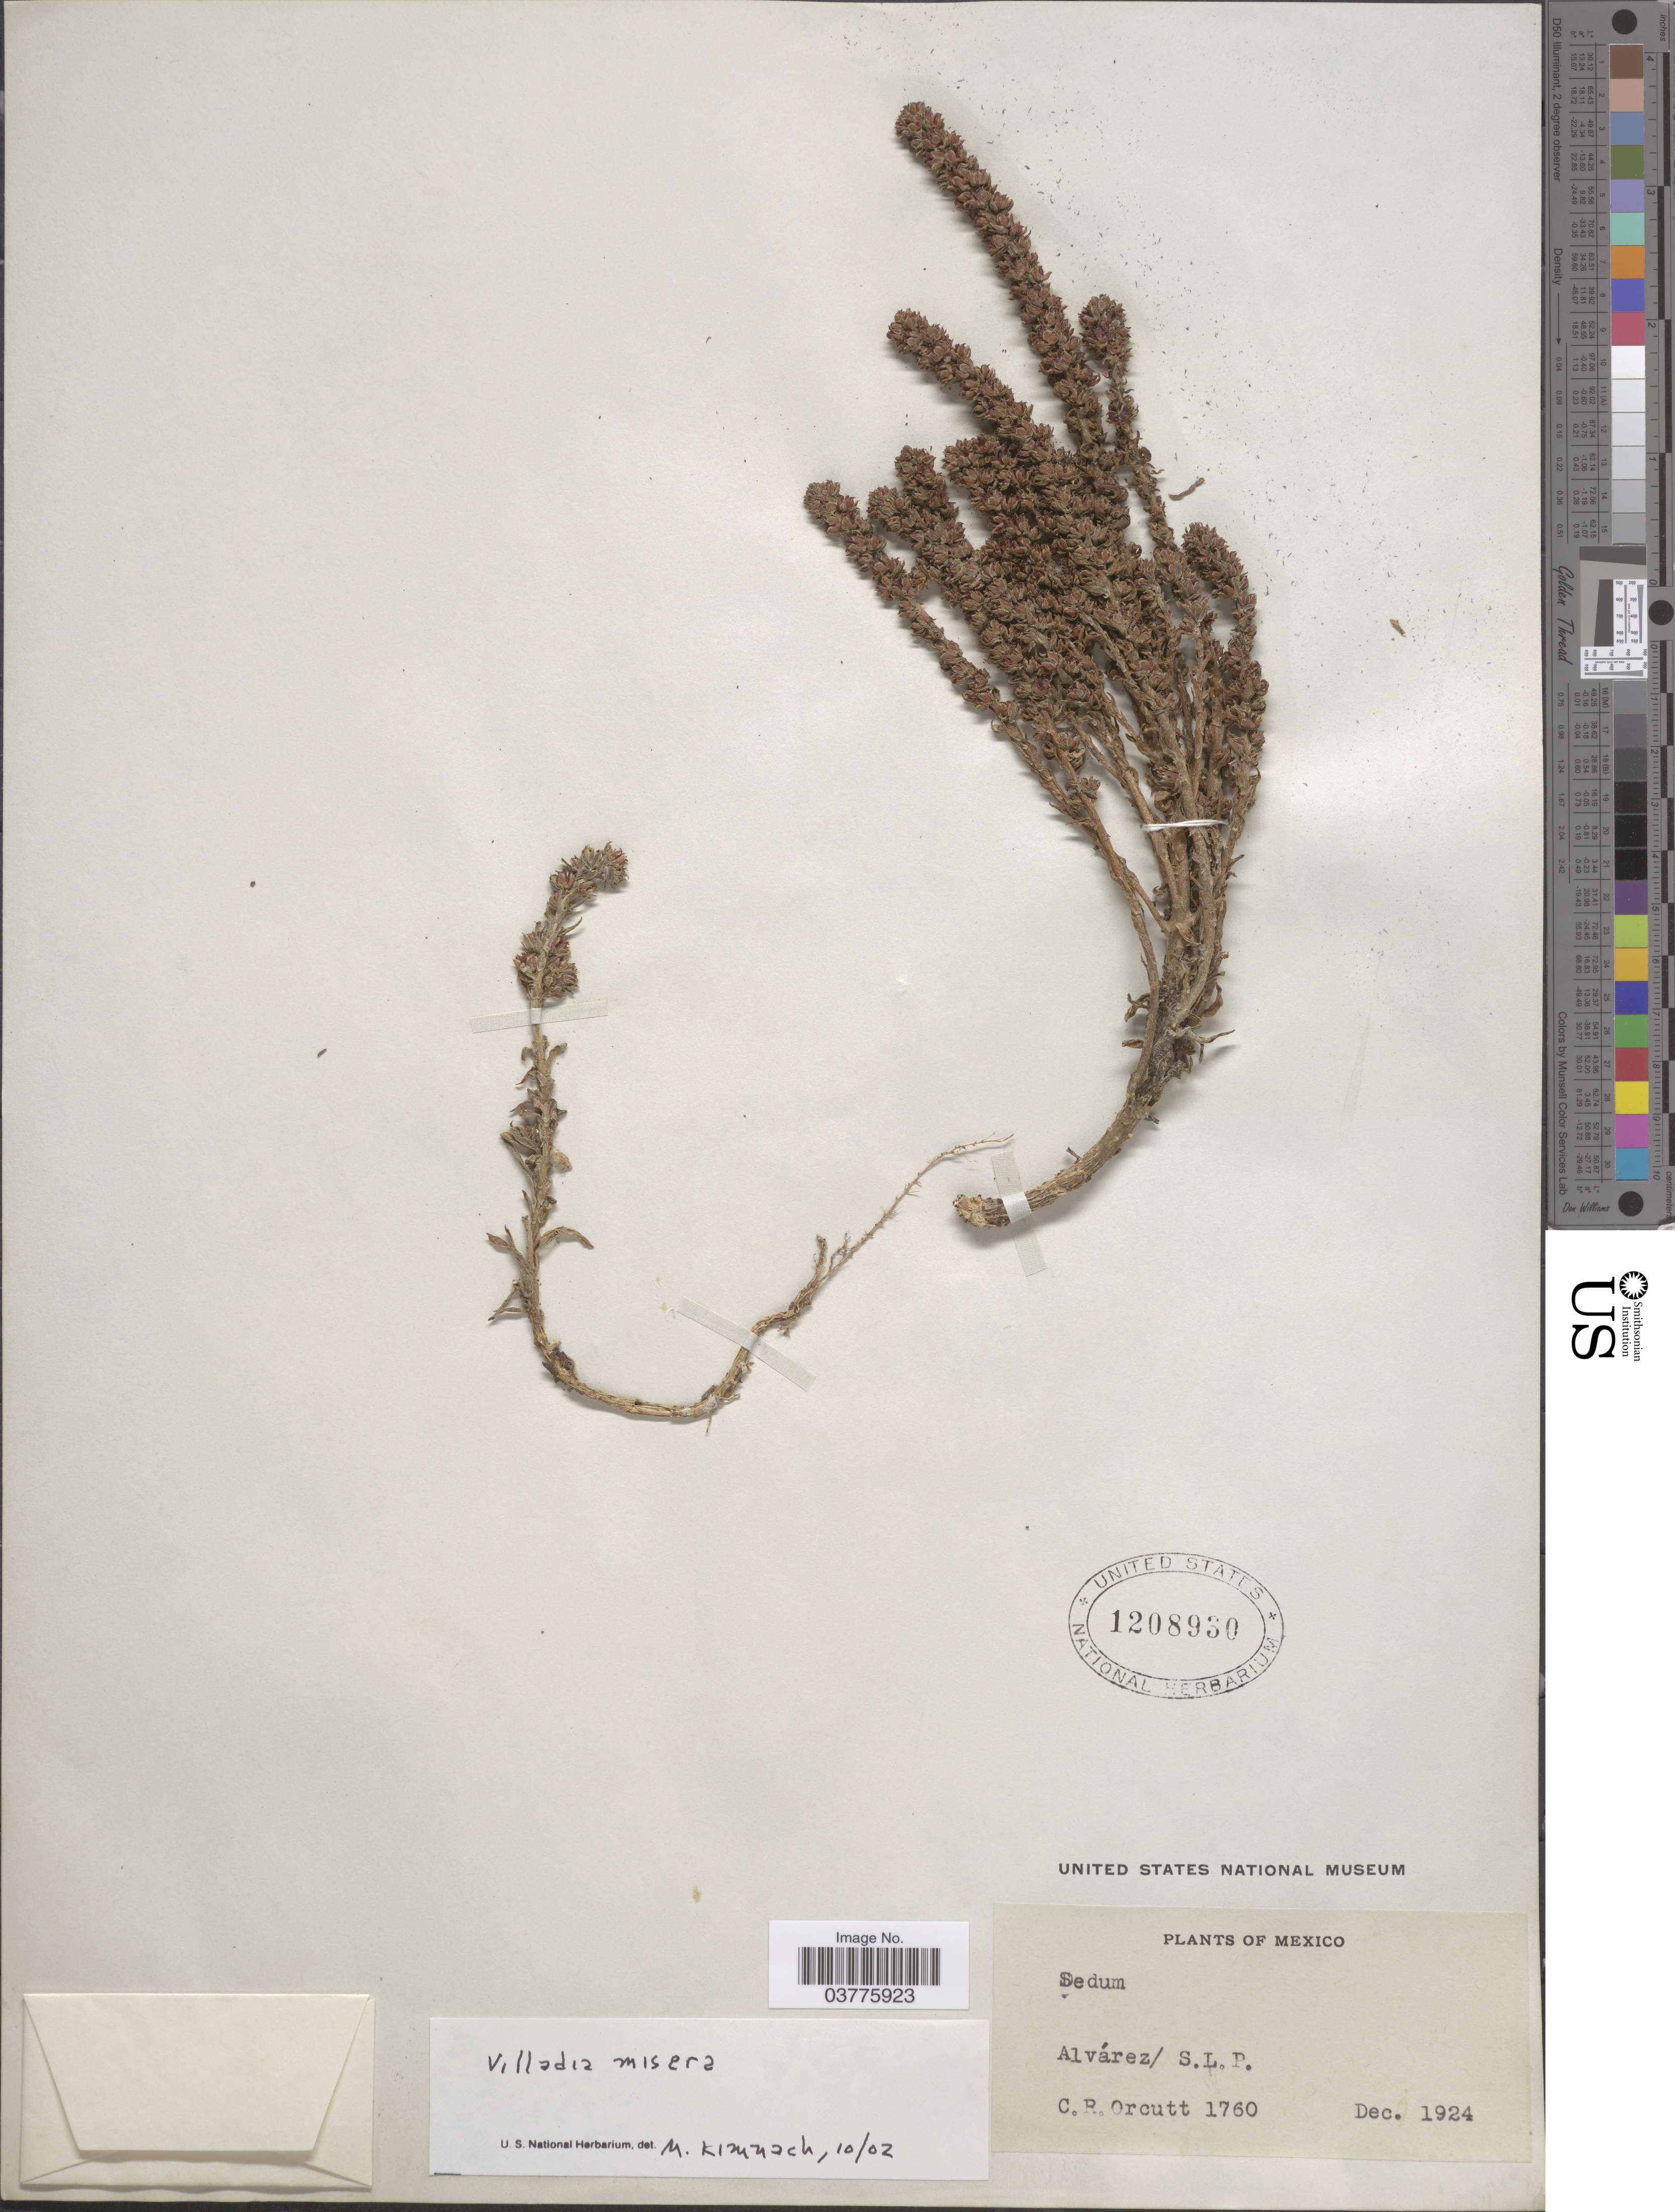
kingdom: Plantae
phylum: Tracheophyta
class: Magnoliopsida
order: Saxifragales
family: Crassulaceae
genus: Villadia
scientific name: Villadia misera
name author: (Lindl.) R.T. Clausen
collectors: C. R. Orcutt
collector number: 1760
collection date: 1924-12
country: Mexico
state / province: San Luis Potosí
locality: Alvárez.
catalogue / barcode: US 1208930